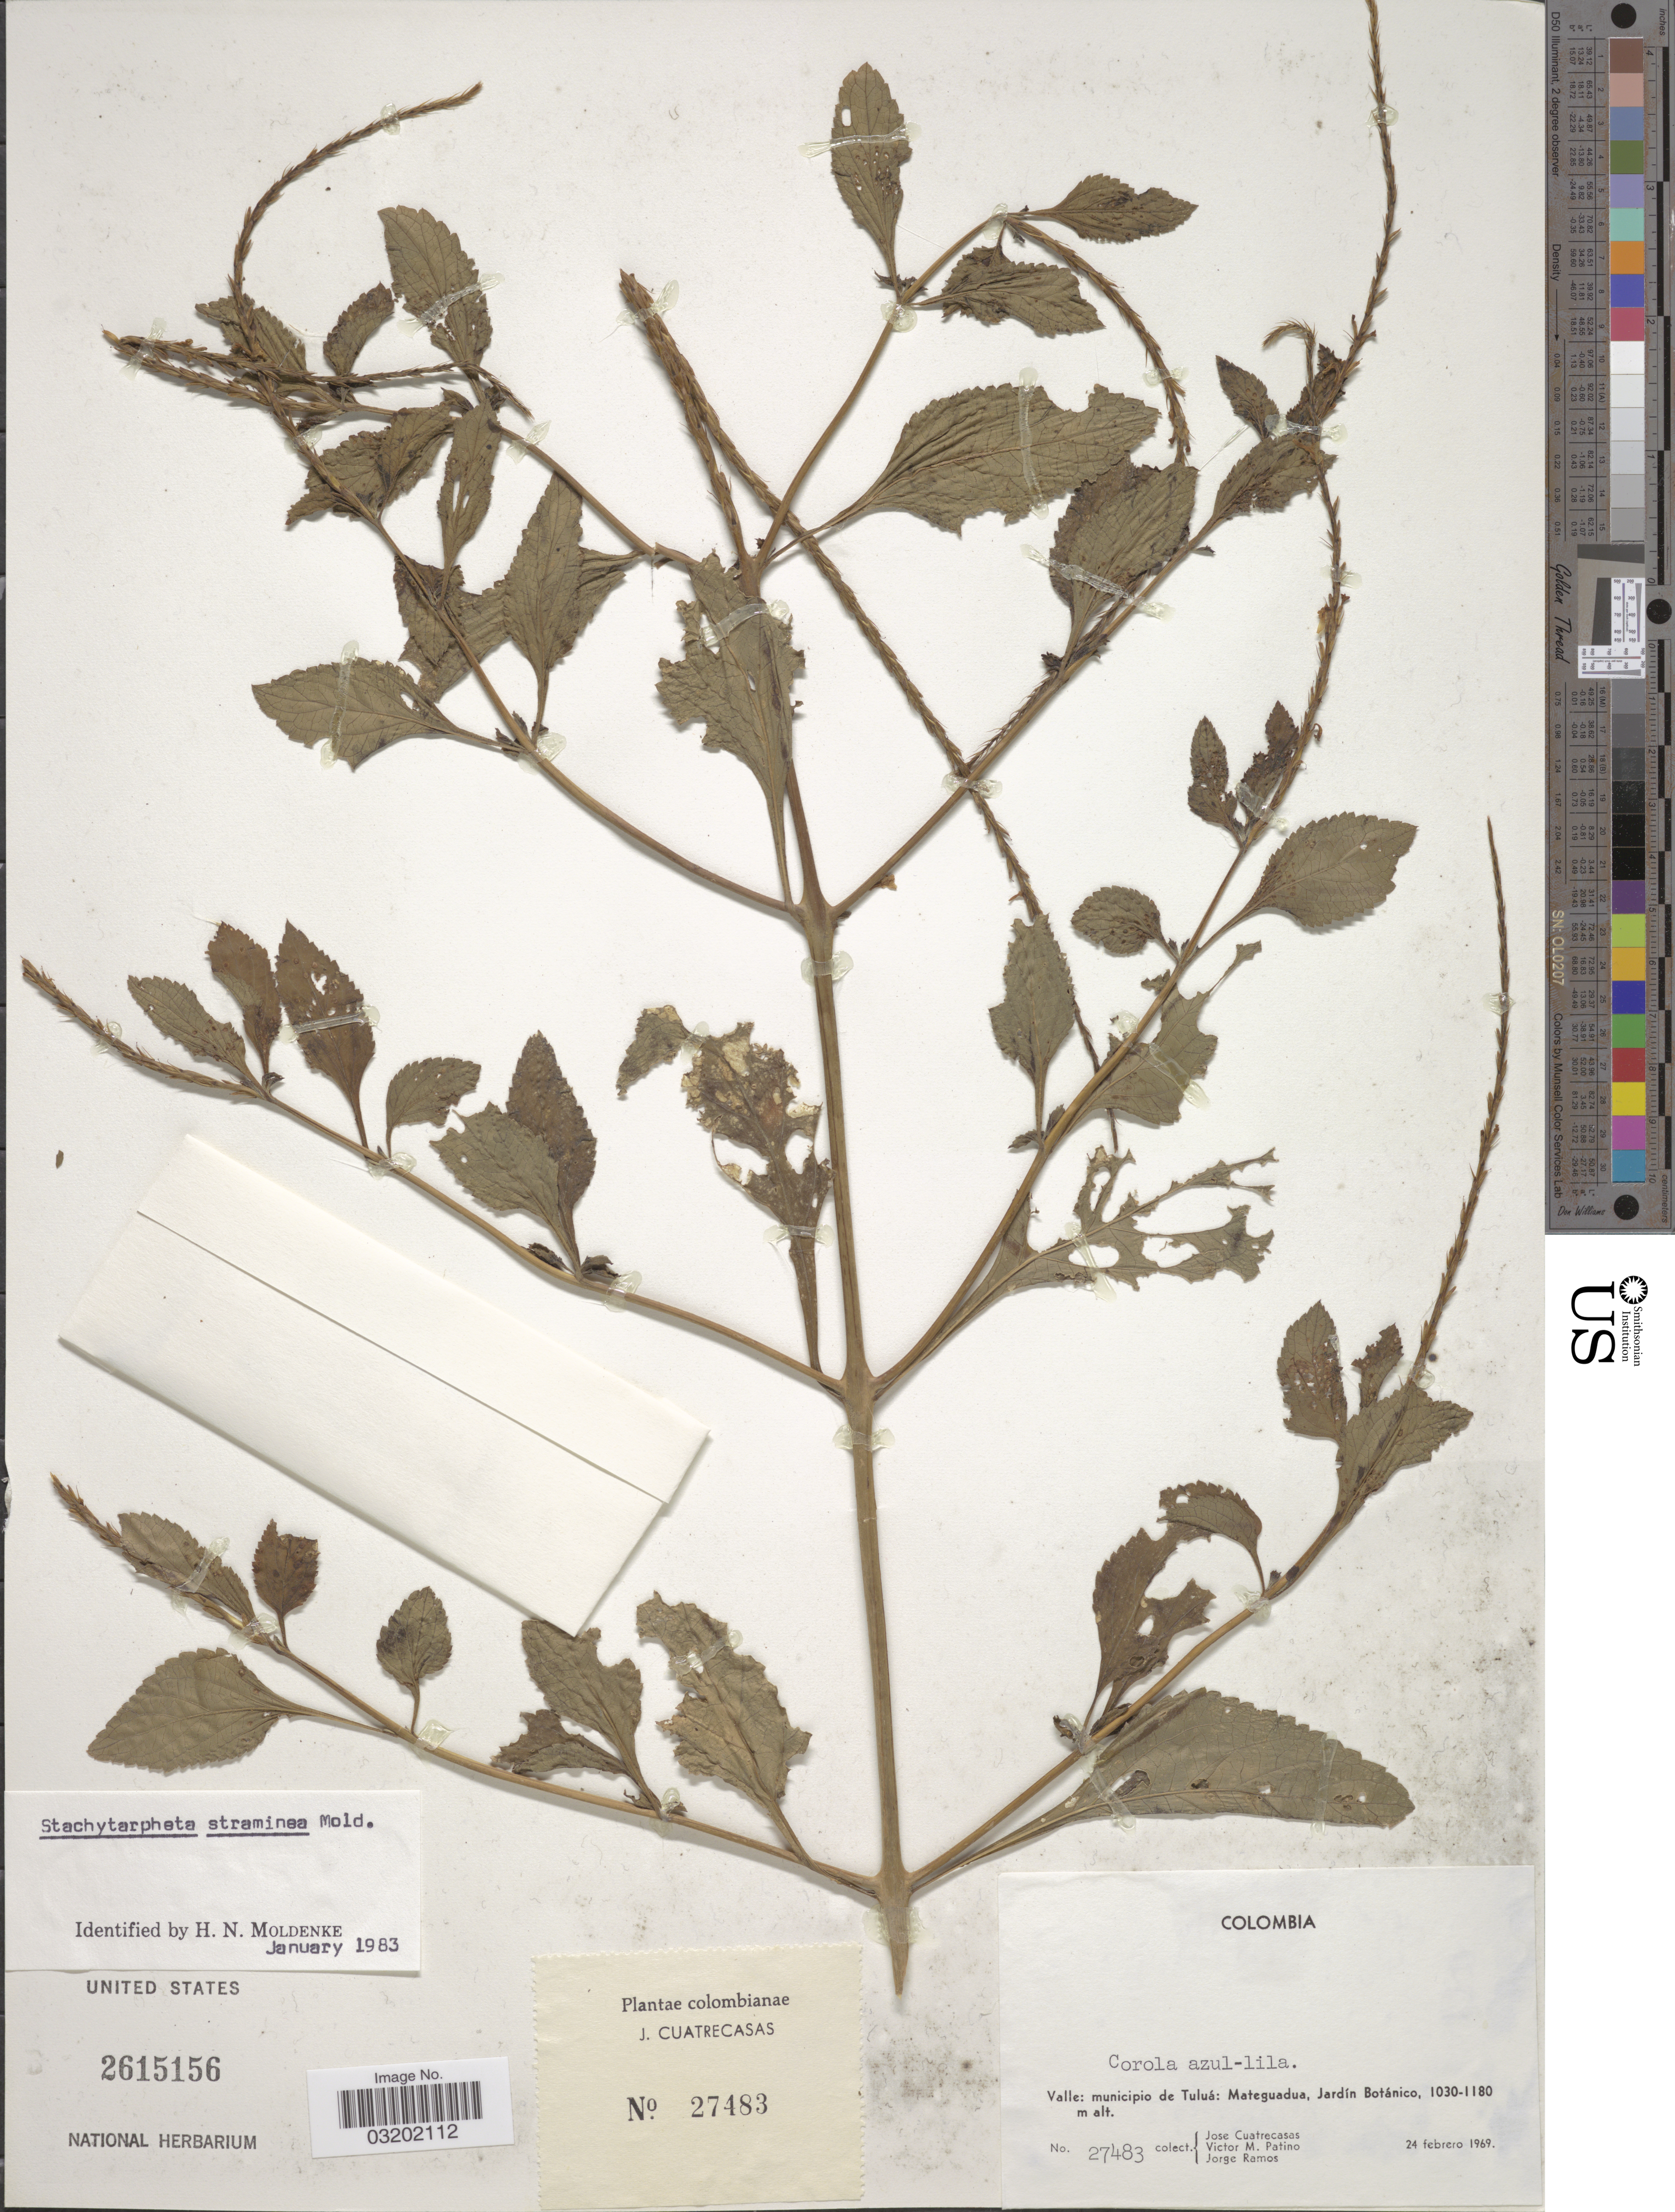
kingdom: Plantae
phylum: Tracheophyta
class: Magnoliopsida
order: Lamiales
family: Verbenaceae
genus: Stachytarpheta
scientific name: Stachytarpheta straminea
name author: Moldenke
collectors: J. Cuatrecasas, V. M. Patiño & J. Ramos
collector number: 27483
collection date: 1969-02-24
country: Colombia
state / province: Valle del Cauca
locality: Valle: municipio de Tuluá: Mateguadua, Jardín Botánico.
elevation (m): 1030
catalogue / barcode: US 2615156